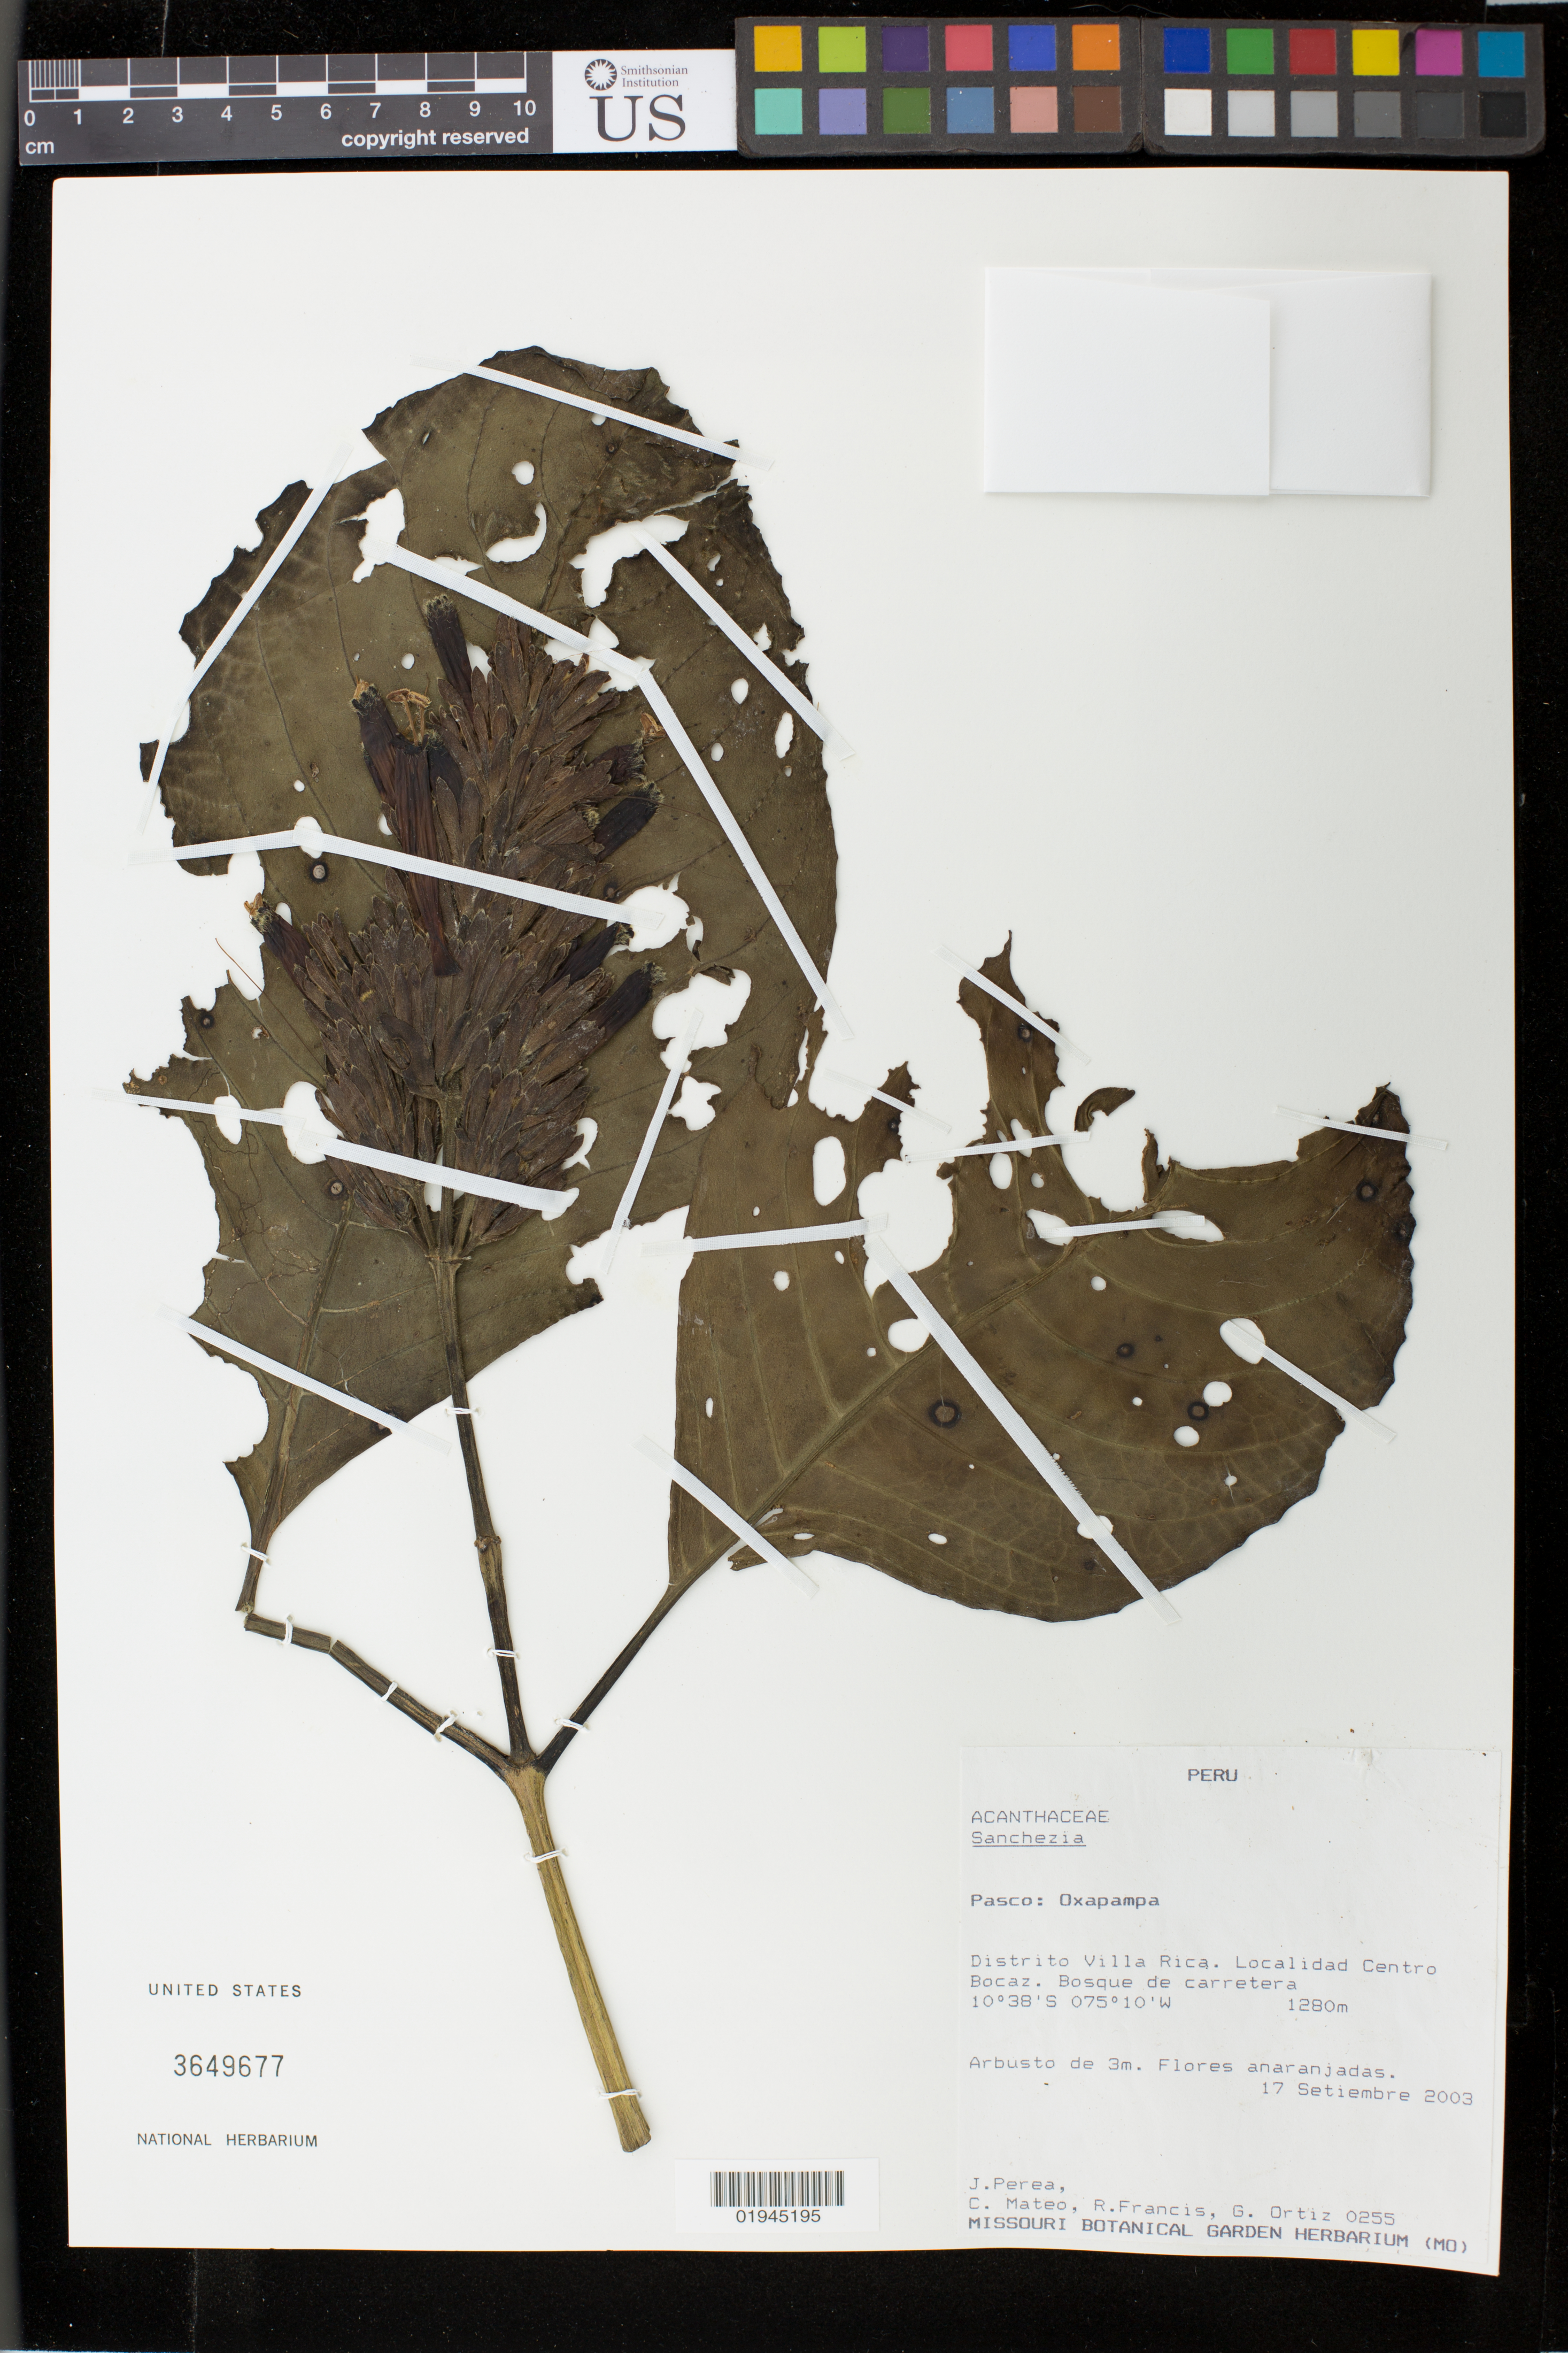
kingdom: Plantae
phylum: Tracheophyta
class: Magnoliopsida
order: Lamiales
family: Acanthaceae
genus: Sanchezia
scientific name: Sanchezia conferta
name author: Leonard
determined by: Azevedo, Igor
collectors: J. Perea, C. Mateo, R. Francis & G. Ortíz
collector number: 255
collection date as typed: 17 Sep 2003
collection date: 2003-09-17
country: Peru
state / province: Pasco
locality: Oxapampa. Distrito Villa Rica. Localidad Centro Bocaz.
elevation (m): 1280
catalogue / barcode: US 3649677